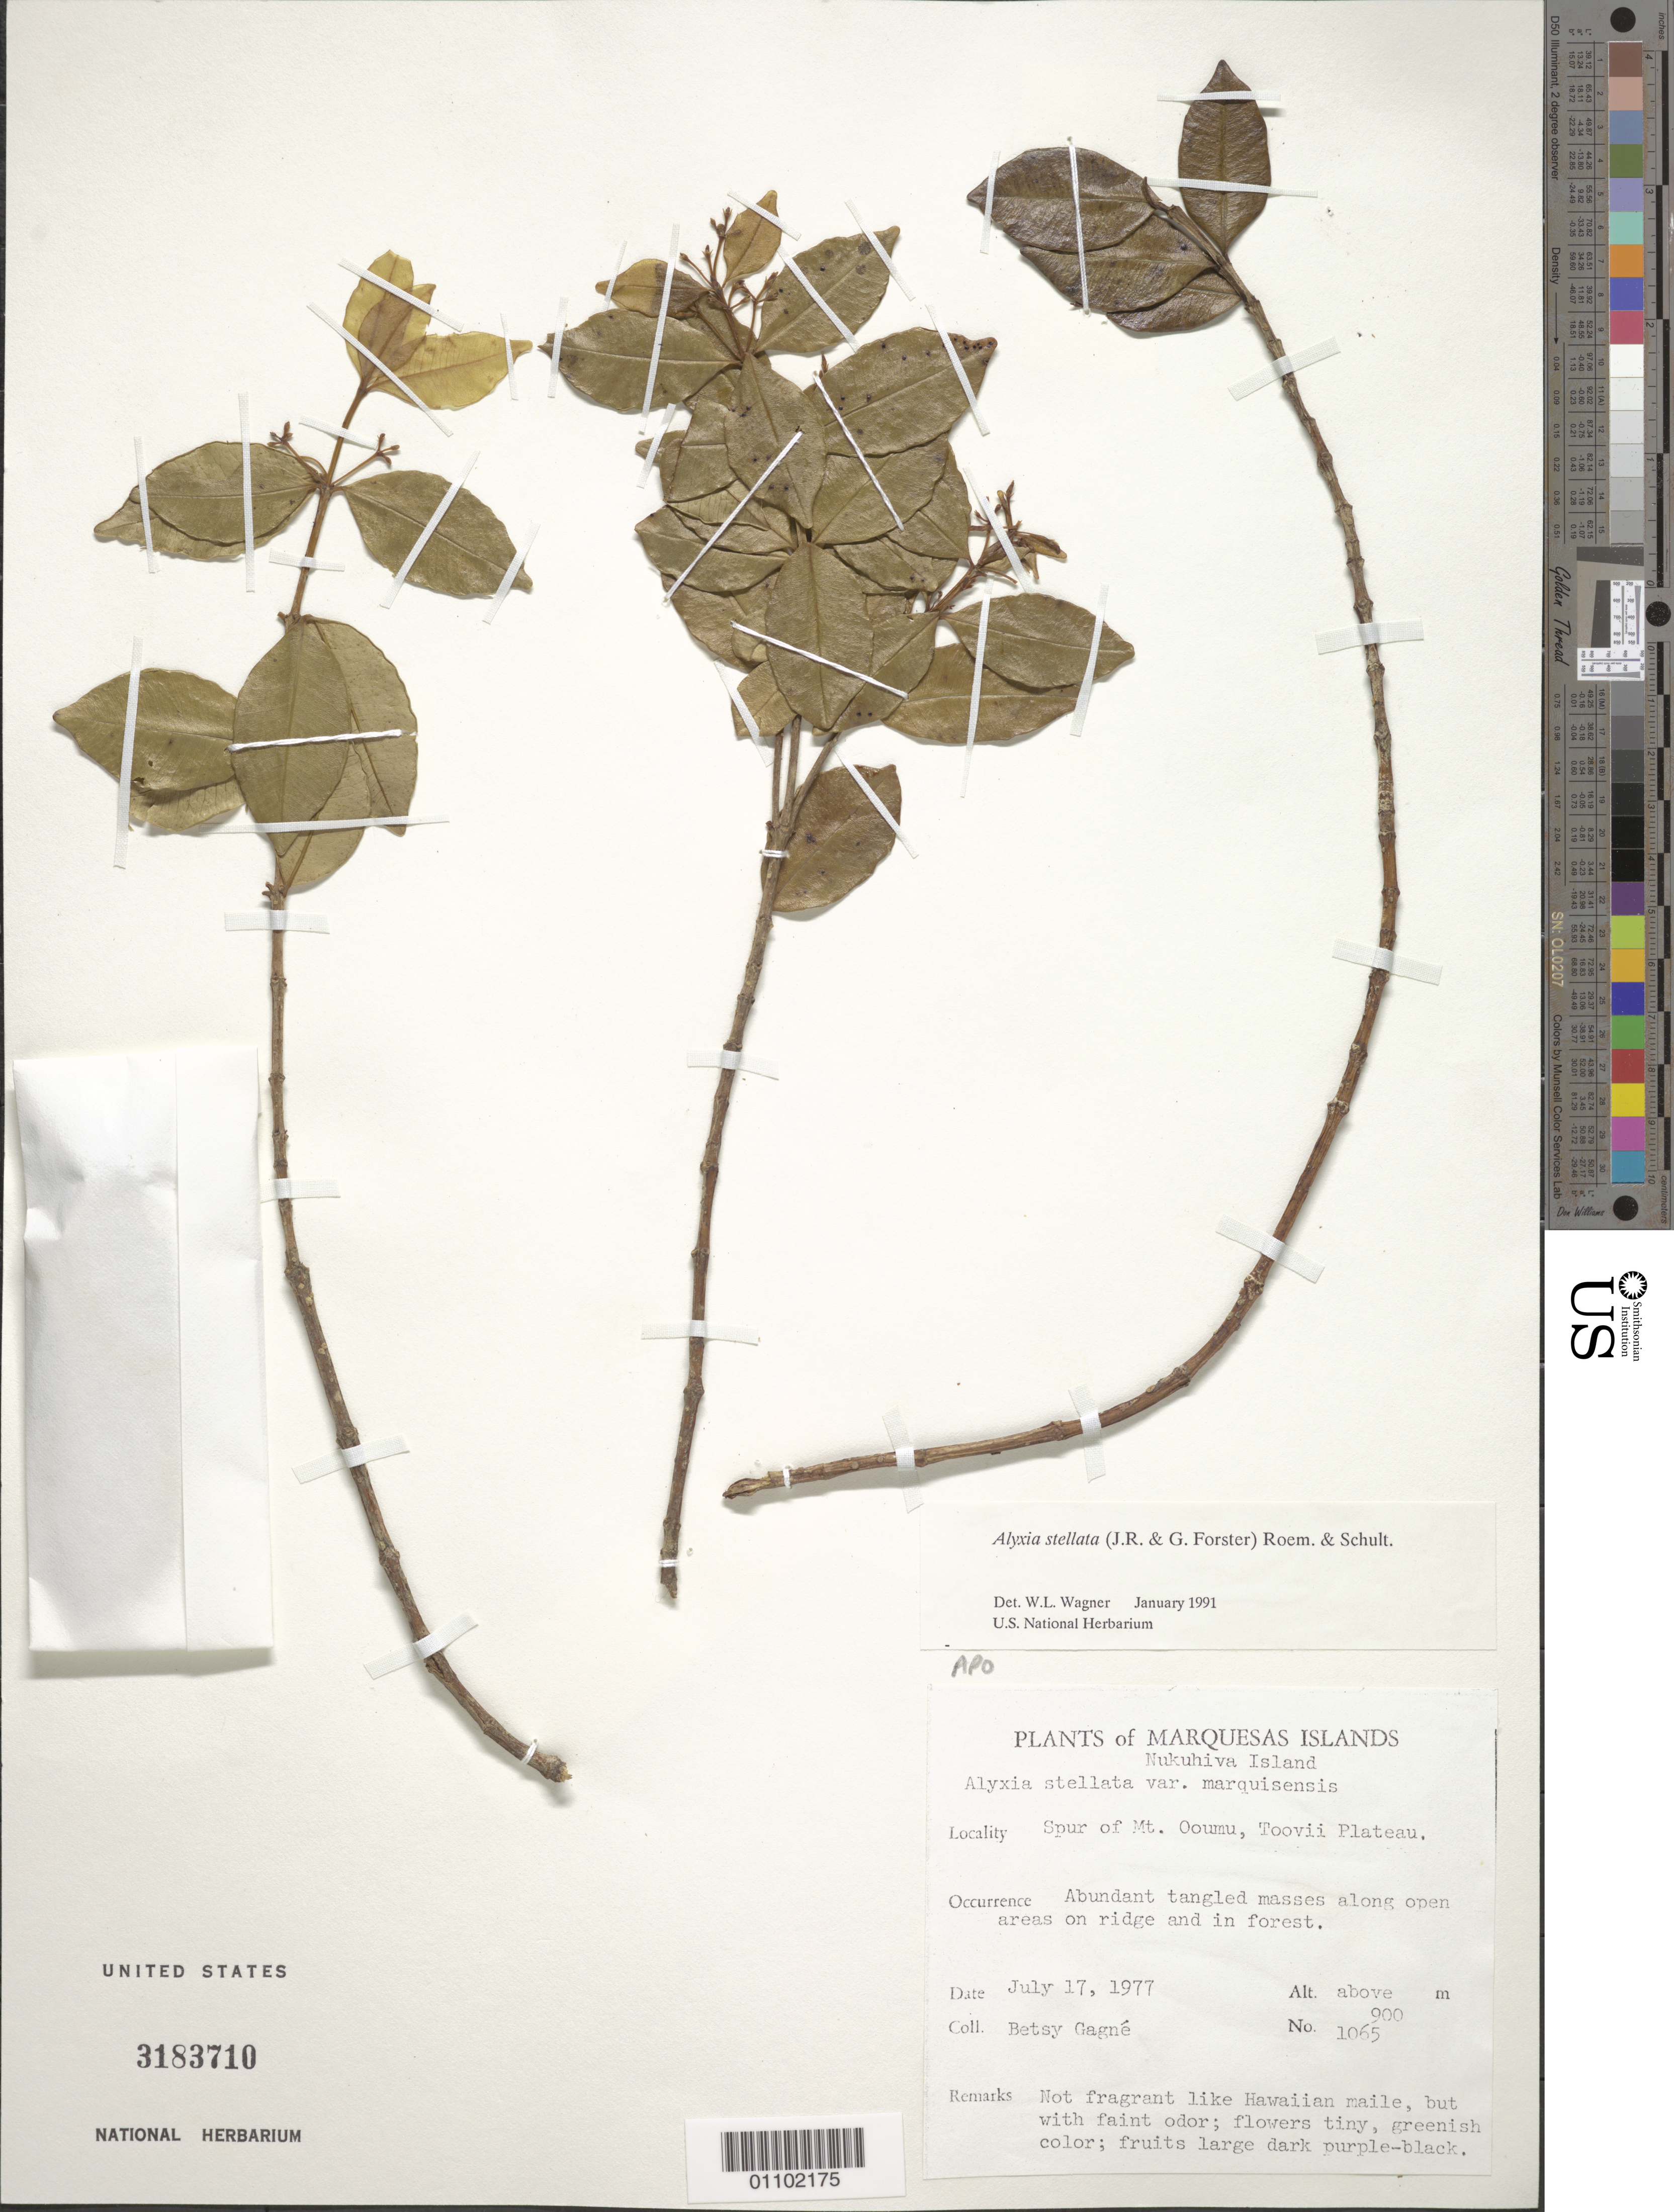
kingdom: Plantae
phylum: Tracheophyta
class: Magnoliopsida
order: Gentianales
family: Apocynaceae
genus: Alyxia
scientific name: Alyxia stellata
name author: (J.R. Forst. & G. Forst.) Roem. & Schult.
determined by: Wagner, W. L., (BOT), Smithsonian Institution - National Museum of Natural History (UNITED STATES)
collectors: B. H. Gagné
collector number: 1065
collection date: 1977-07-17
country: French Polynesia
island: Nuku Hiva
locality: Toovii Plateau, spur of Mt. Ooumu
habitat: Abundant tangled masses along open areas on ridge and in forest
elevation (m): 900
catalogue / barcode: US 3183710